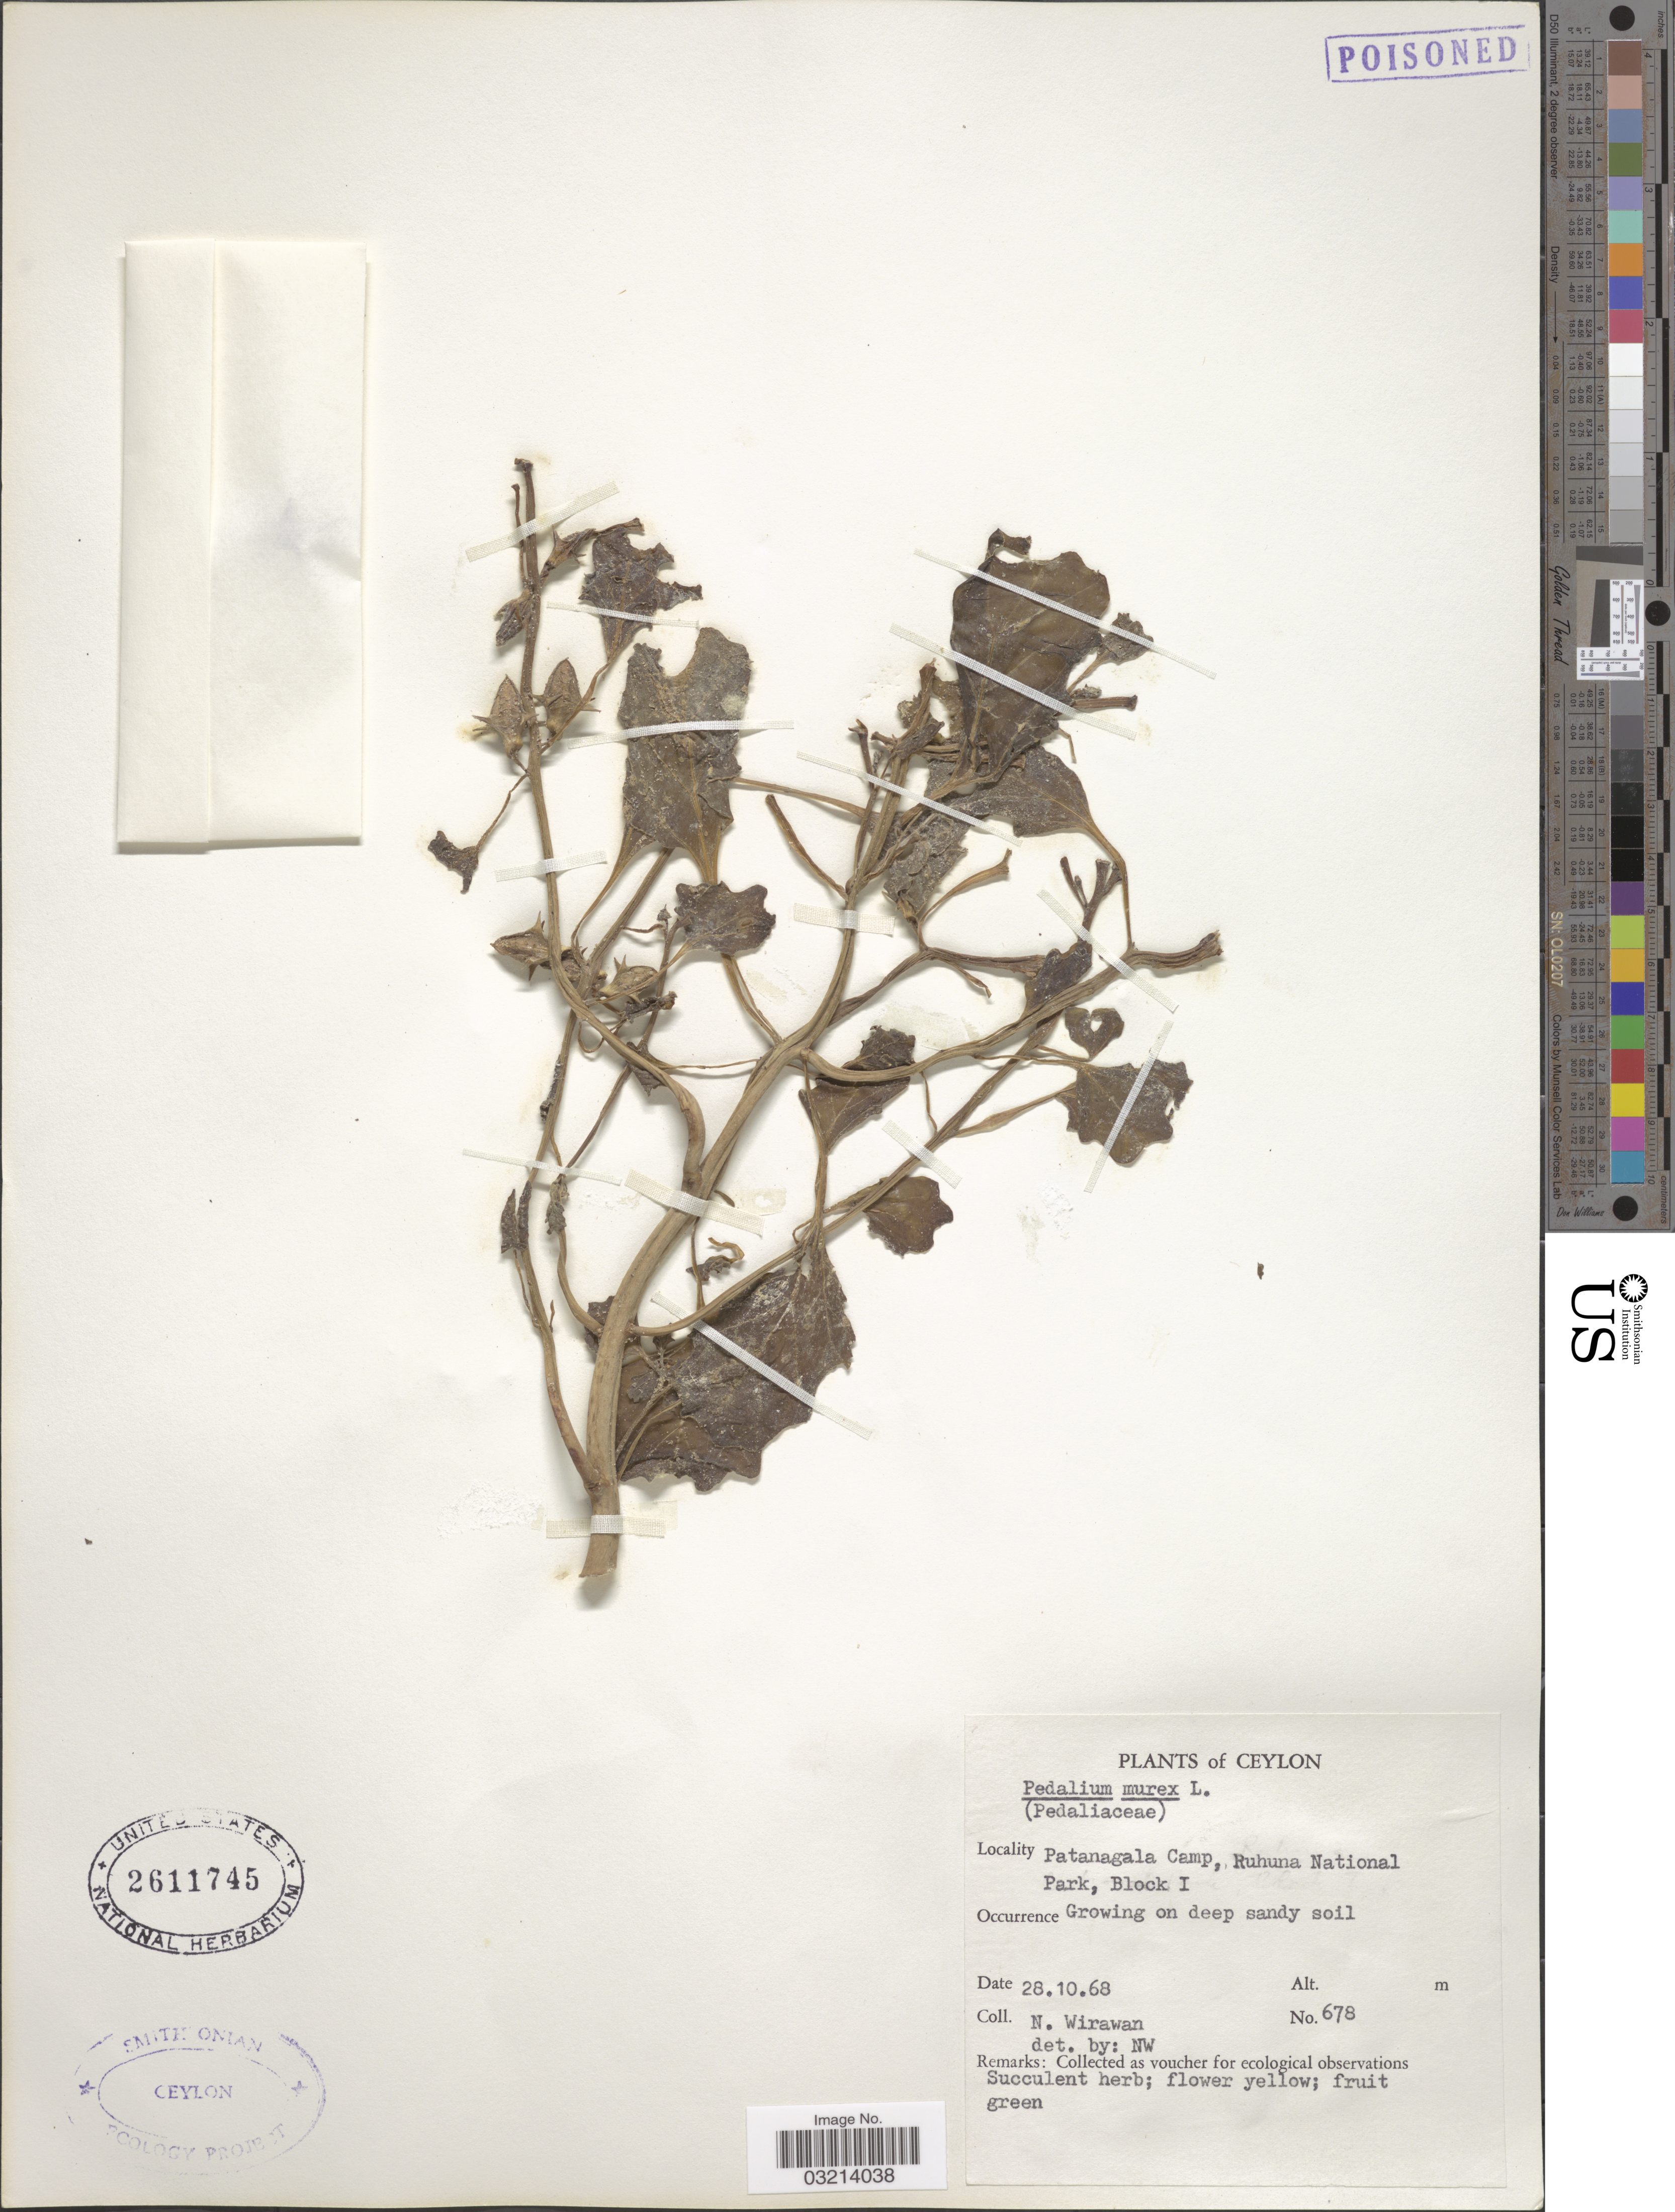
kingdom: Plantae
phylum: Tracheophyta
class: Magnoliopsida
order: Lamiales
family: Pedaliaceae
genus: Pedalium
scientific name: Pedalium murex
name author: L.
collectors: N. Wirawan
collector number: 678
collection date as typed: Transcribed d/m/y: 28/10/68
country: Sri Lanka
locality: Ceylon. Patanagala Camp, Ruhuna National Park, Block I.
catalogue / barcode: US 2611745